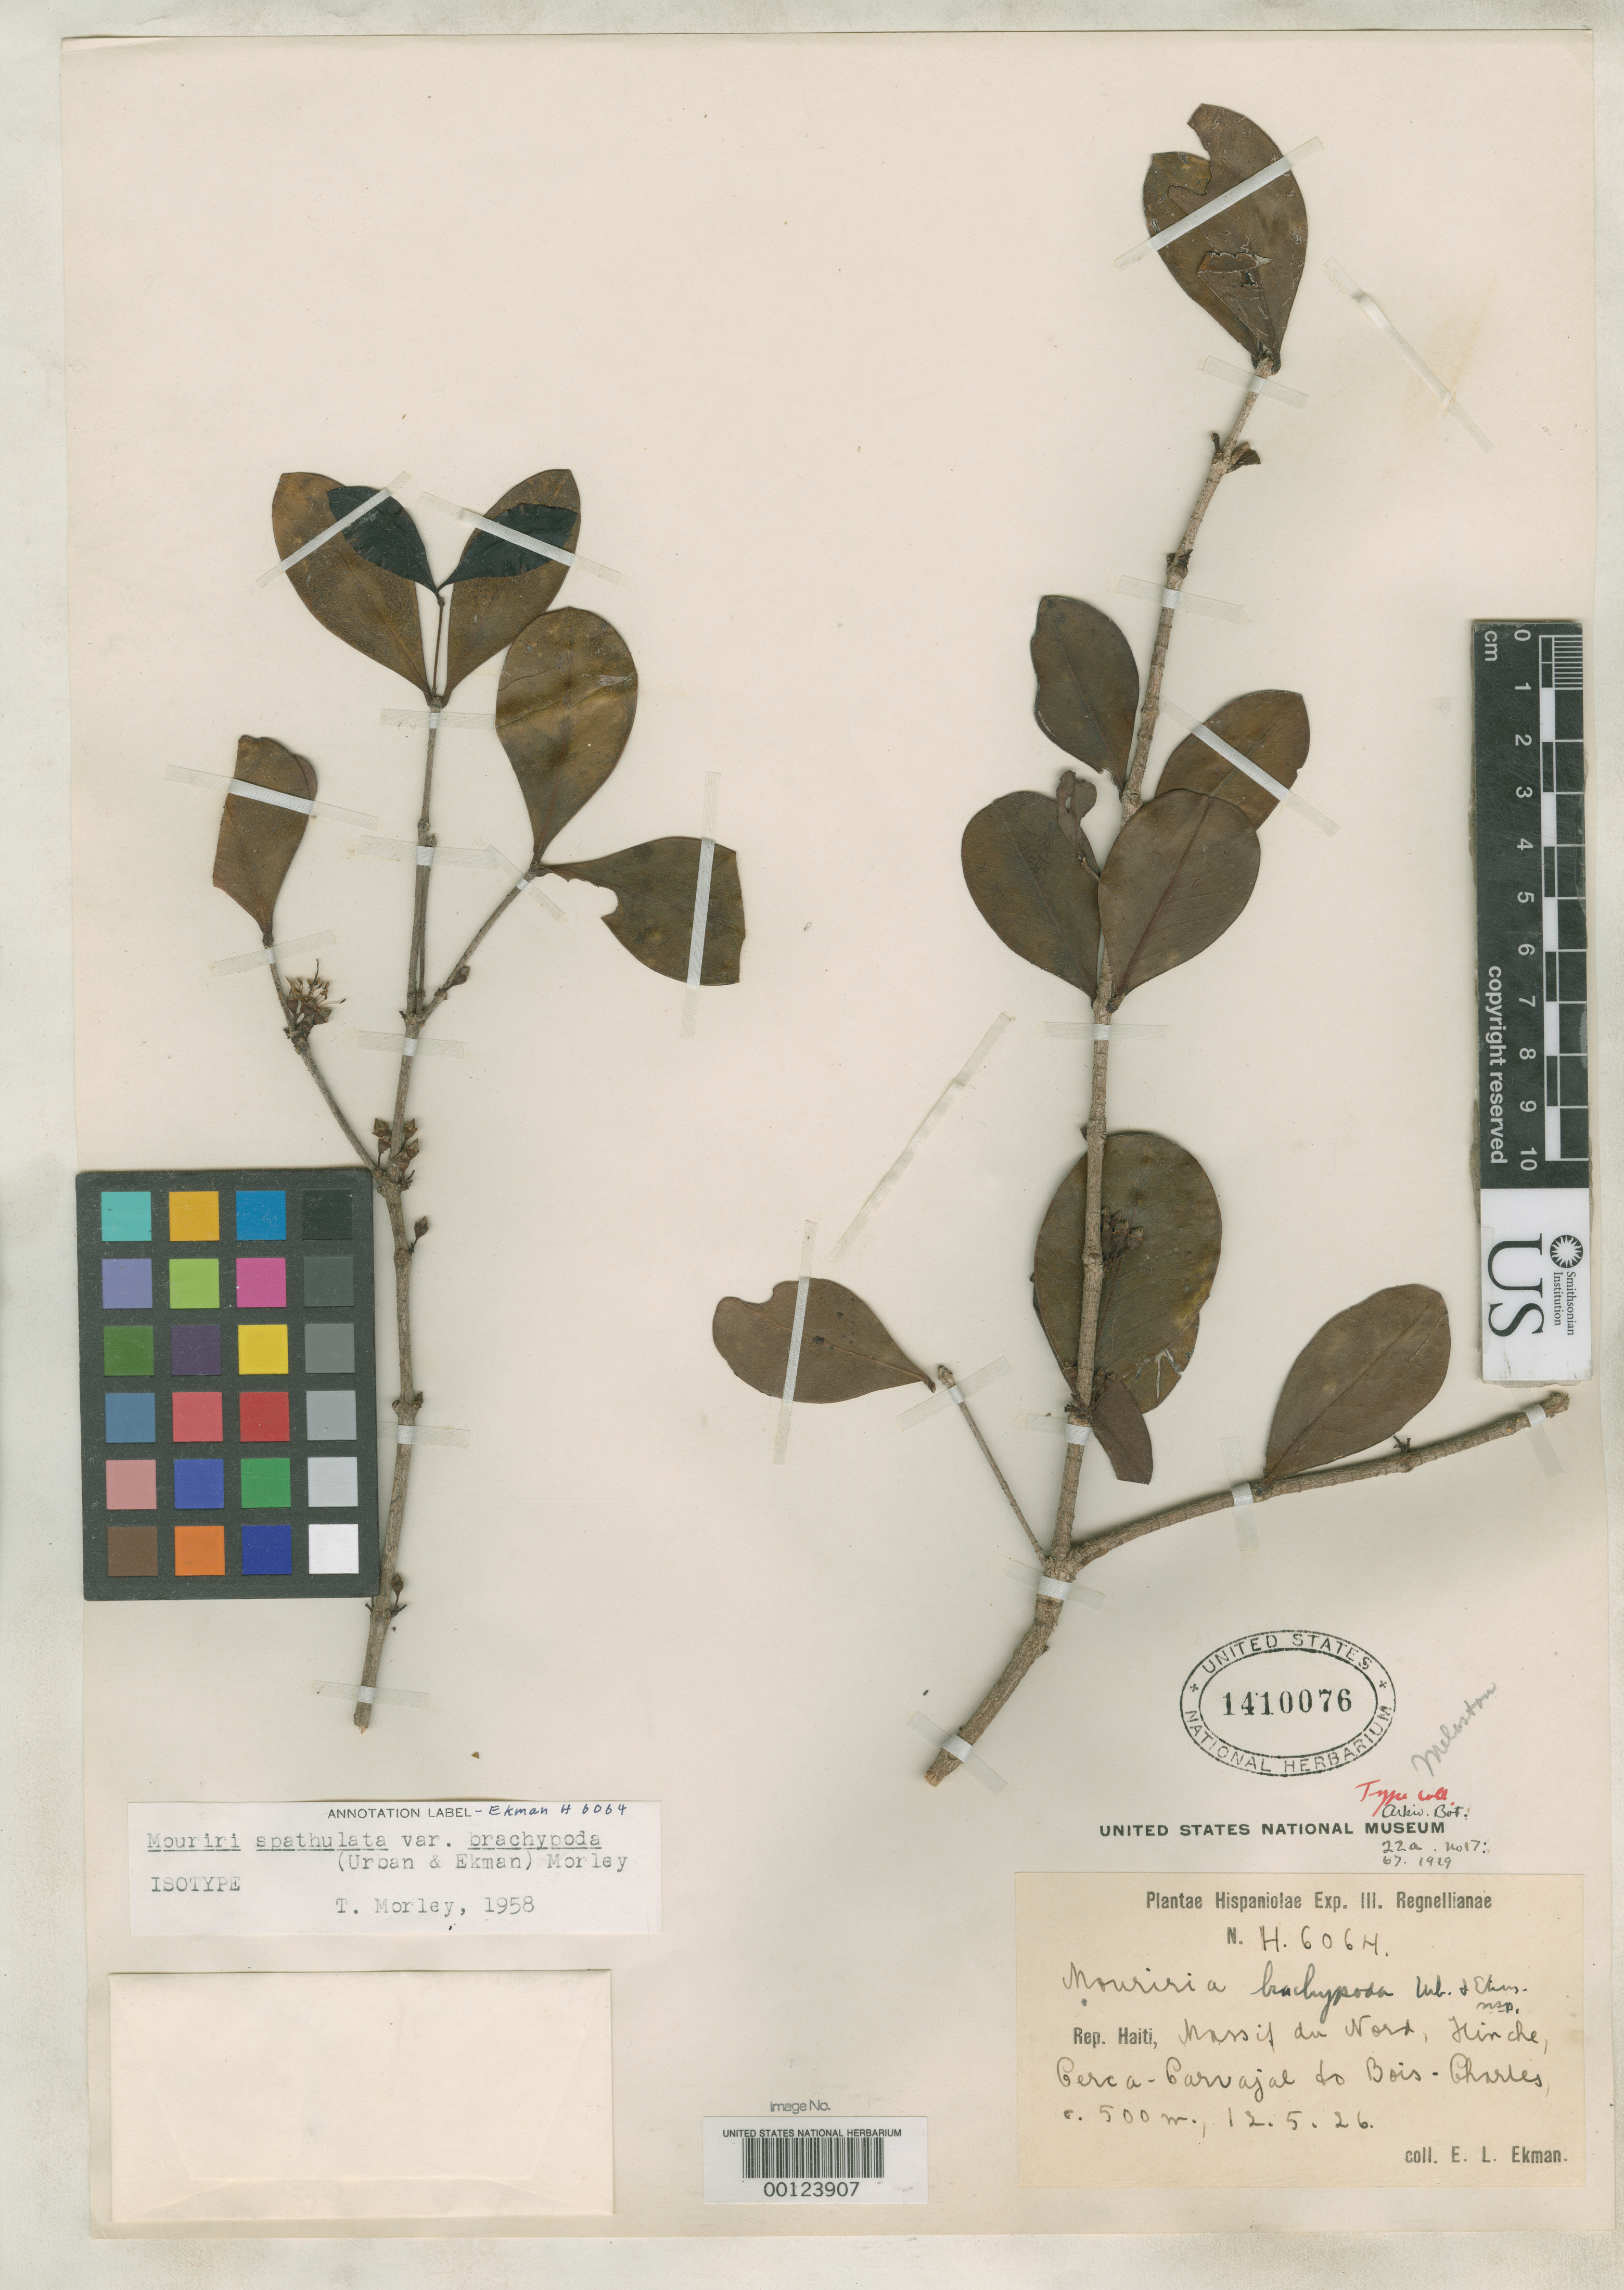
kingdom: Plantae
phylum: Tracheophyta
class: Magnoliopsida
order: Myrtales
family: Melastomataceae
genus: Mouriria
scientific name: Mouriria brachypoda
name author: Urb. & Ekman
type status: Isotype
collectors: E. C. Leonard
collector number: H 6064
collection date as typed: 12 May 1926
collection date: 1926-05-12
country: Haiti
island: Hispaniola Island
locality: Massif du Nord prope Hinche inter Cerca-carvijal et Bois-Charles ad Rio Samana.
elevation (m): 500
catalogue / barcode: US 1410076